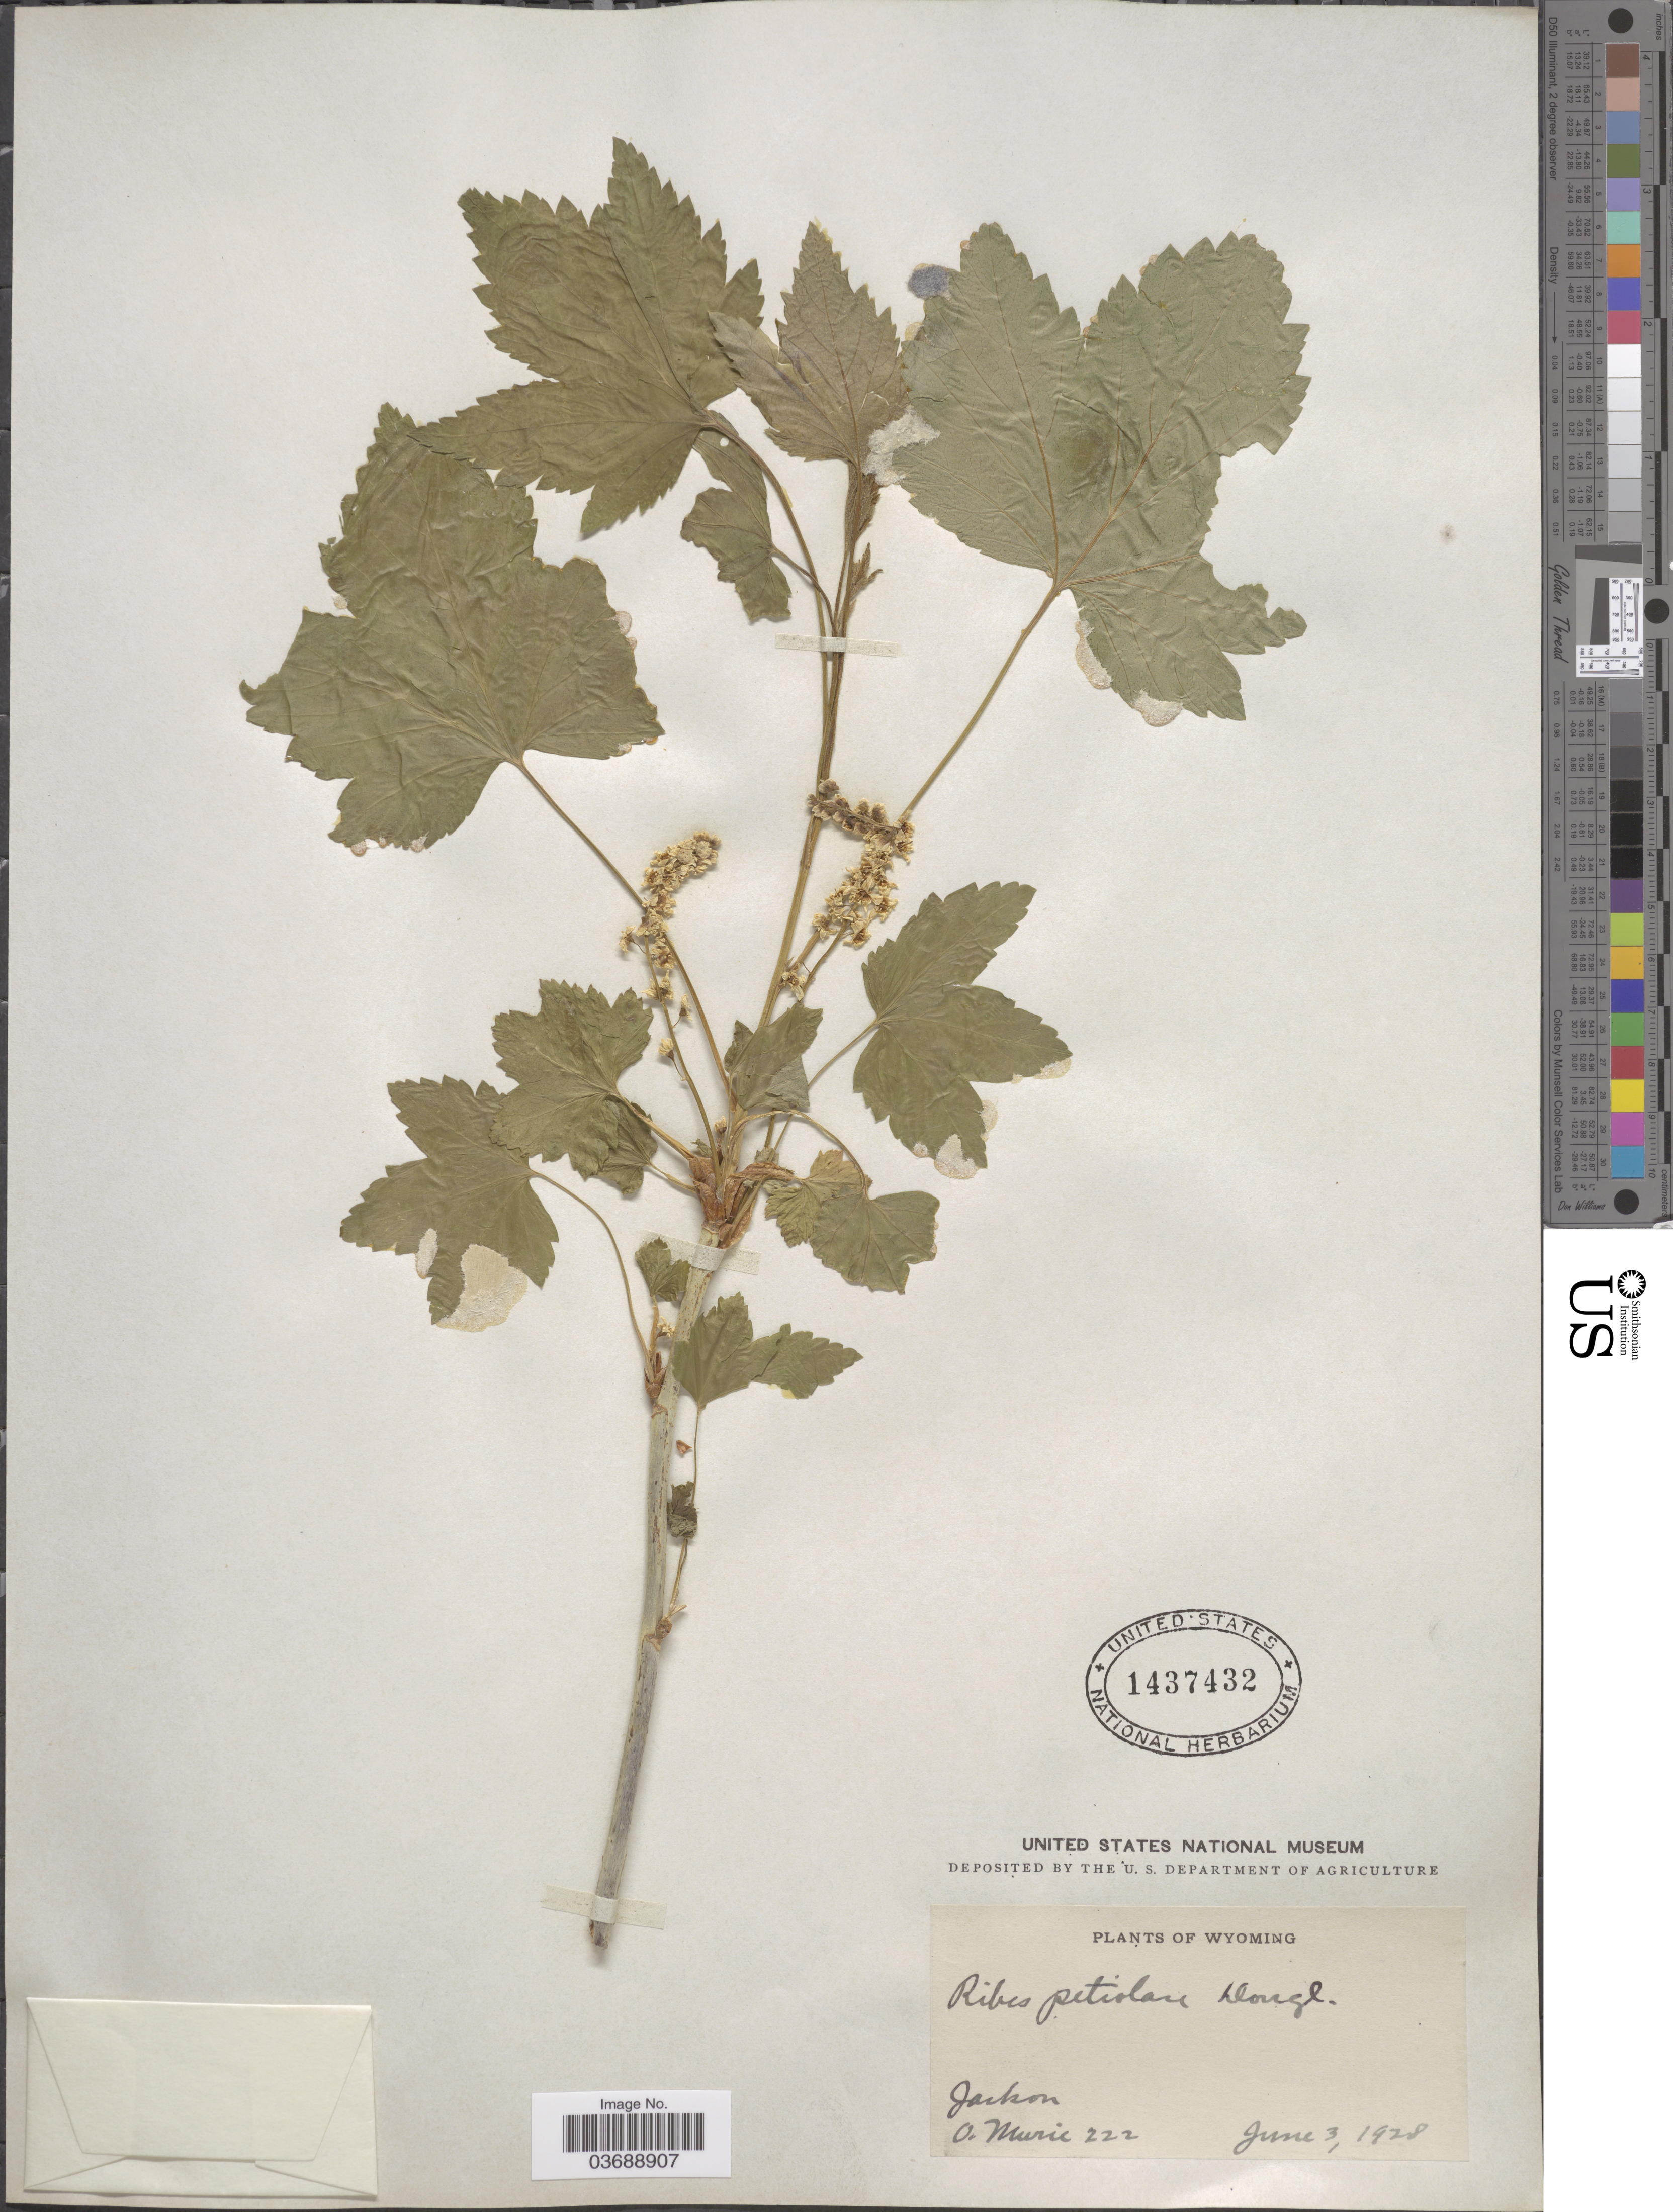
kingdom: Plantae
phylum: Tracheophyta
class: Magnoliopsida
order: Saxifragales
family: Grossulariaceae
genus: Ribes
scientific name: Ribes petiolare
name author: Douglas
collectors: O. Murie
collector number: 222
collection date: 1928-06-03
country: United States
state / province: Wyoming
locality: Jackon*.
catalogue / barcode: US 1437432